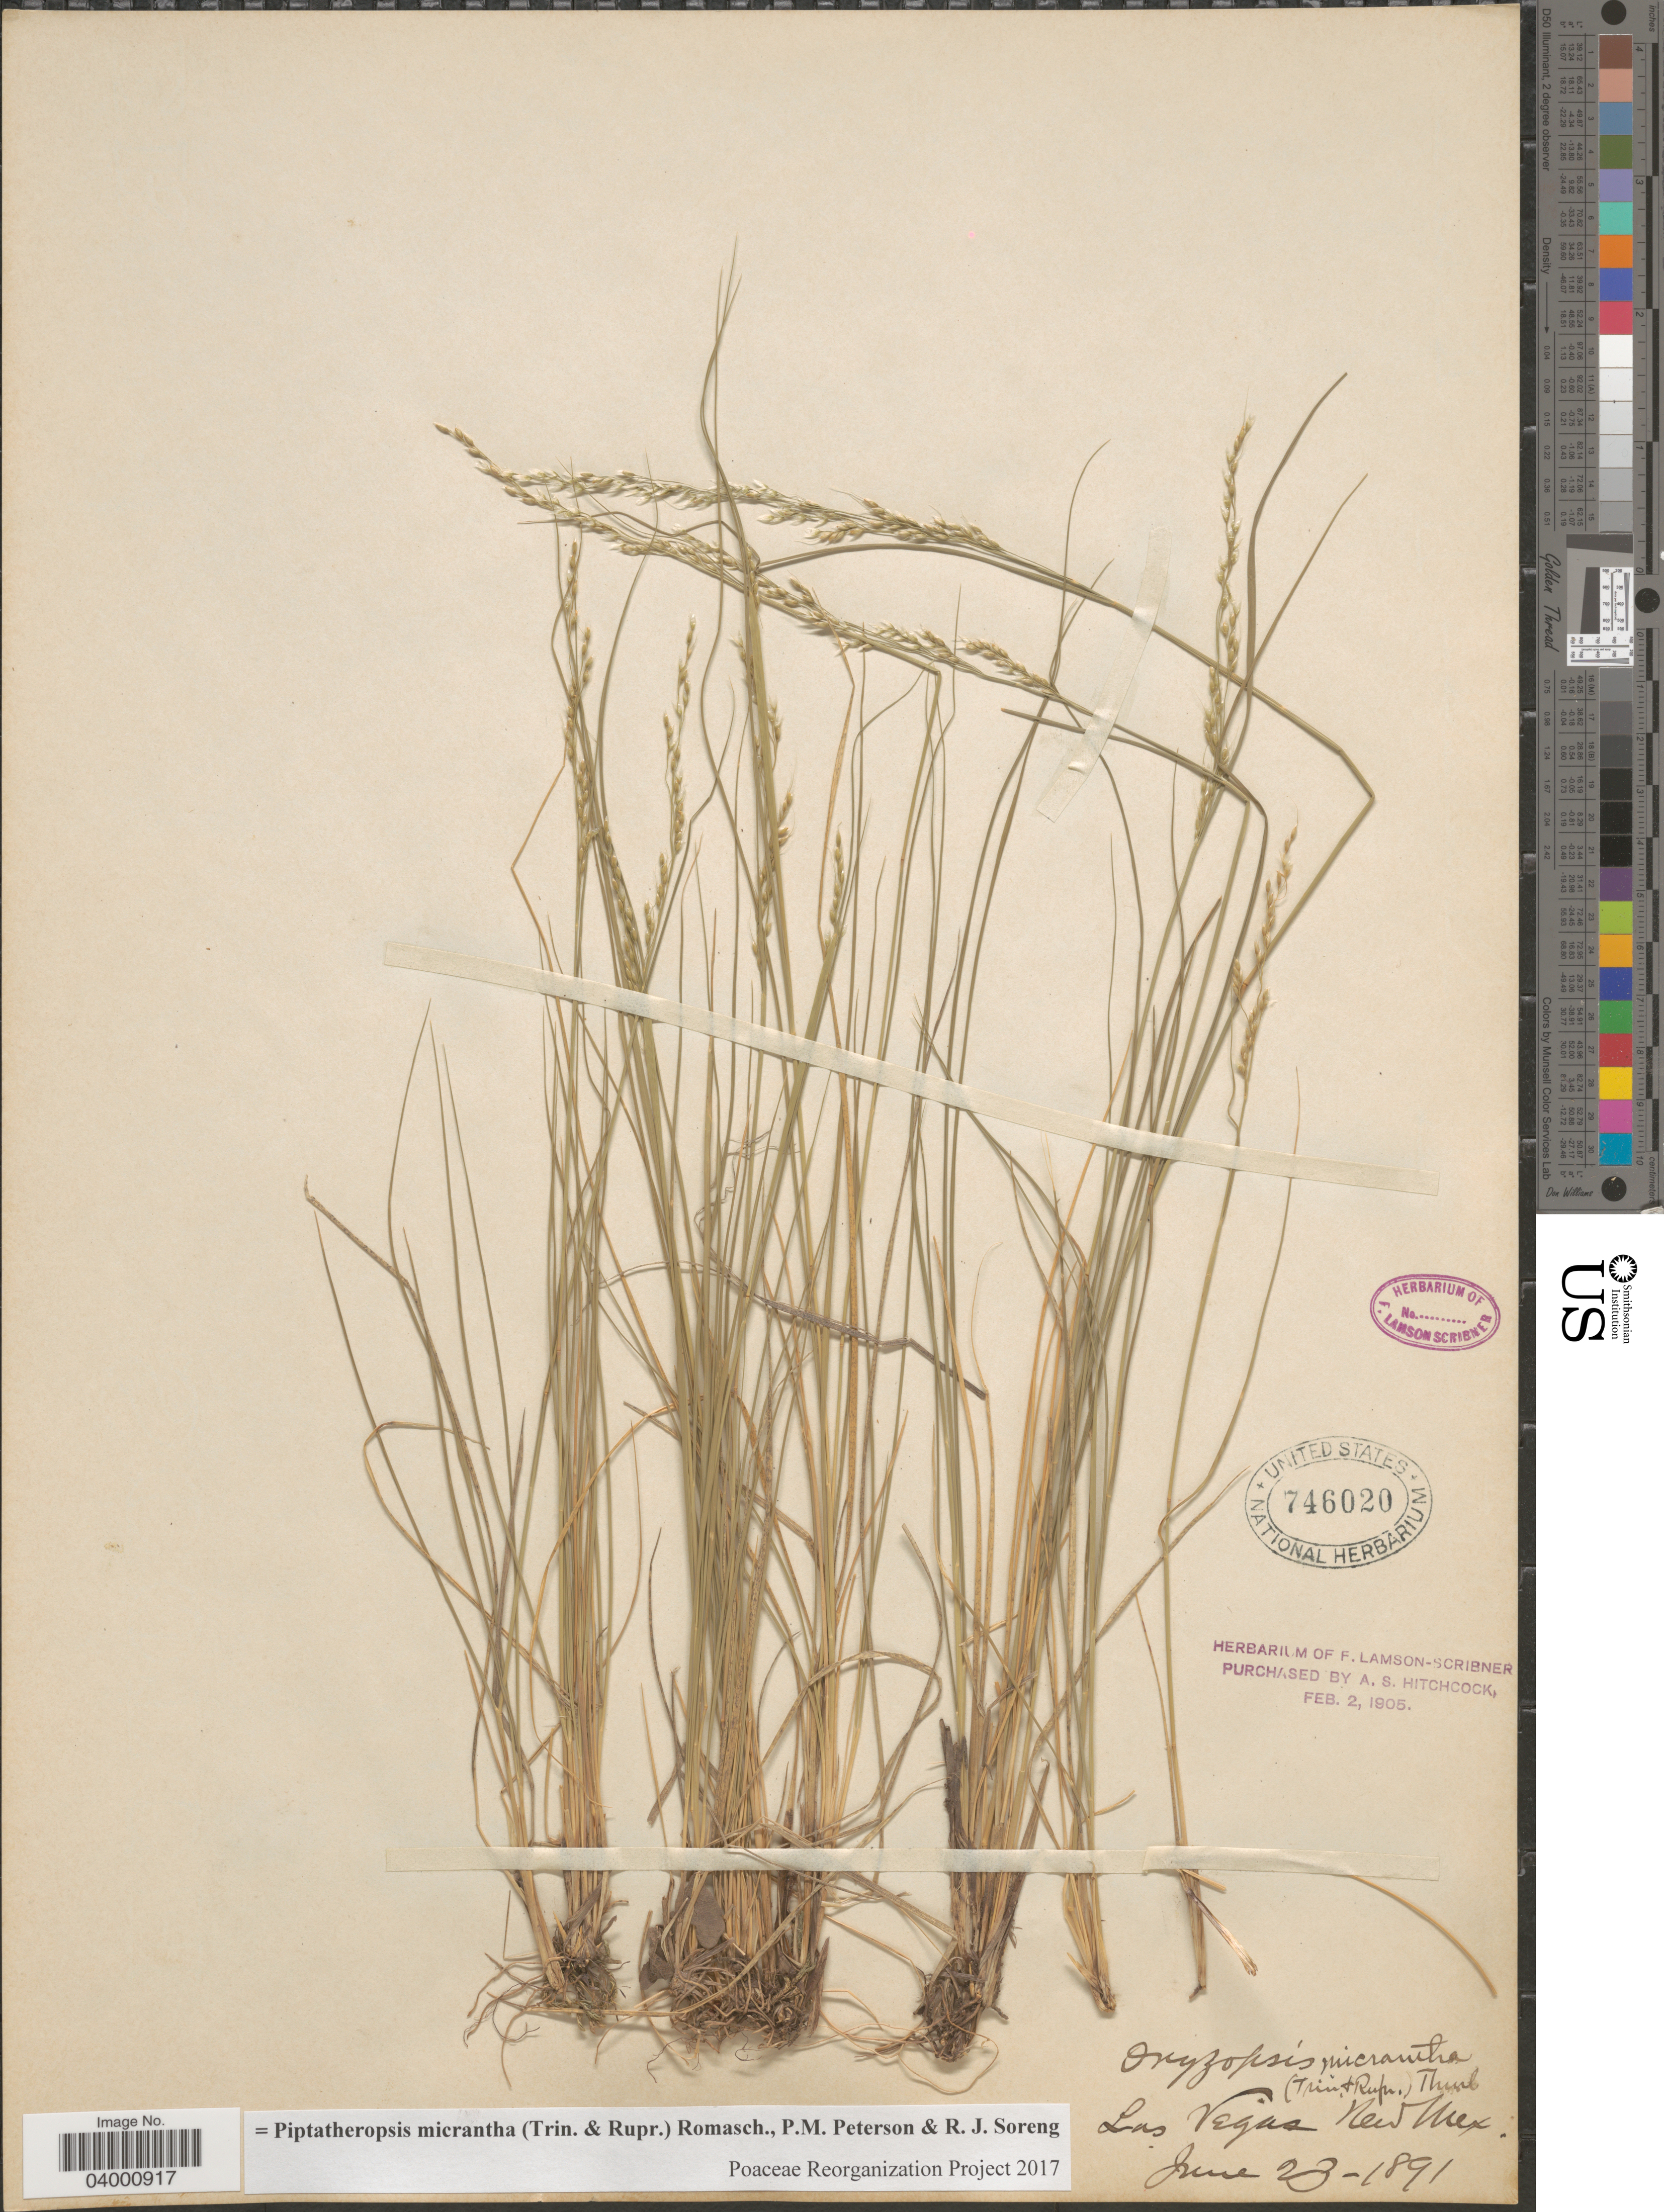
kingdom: Plantae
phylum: Tracheophyta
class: Liliopsida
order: Poales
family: Poaceae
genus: Piptatheropsis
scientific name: Piptatheropsis micrantha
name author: (Trin. & Rupr.) Romasch.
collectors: ex herb. F. Lamson Scribner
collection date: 1891-06-23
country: United States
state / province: New Mexico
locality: Las Vegas.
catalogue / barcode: US 746020